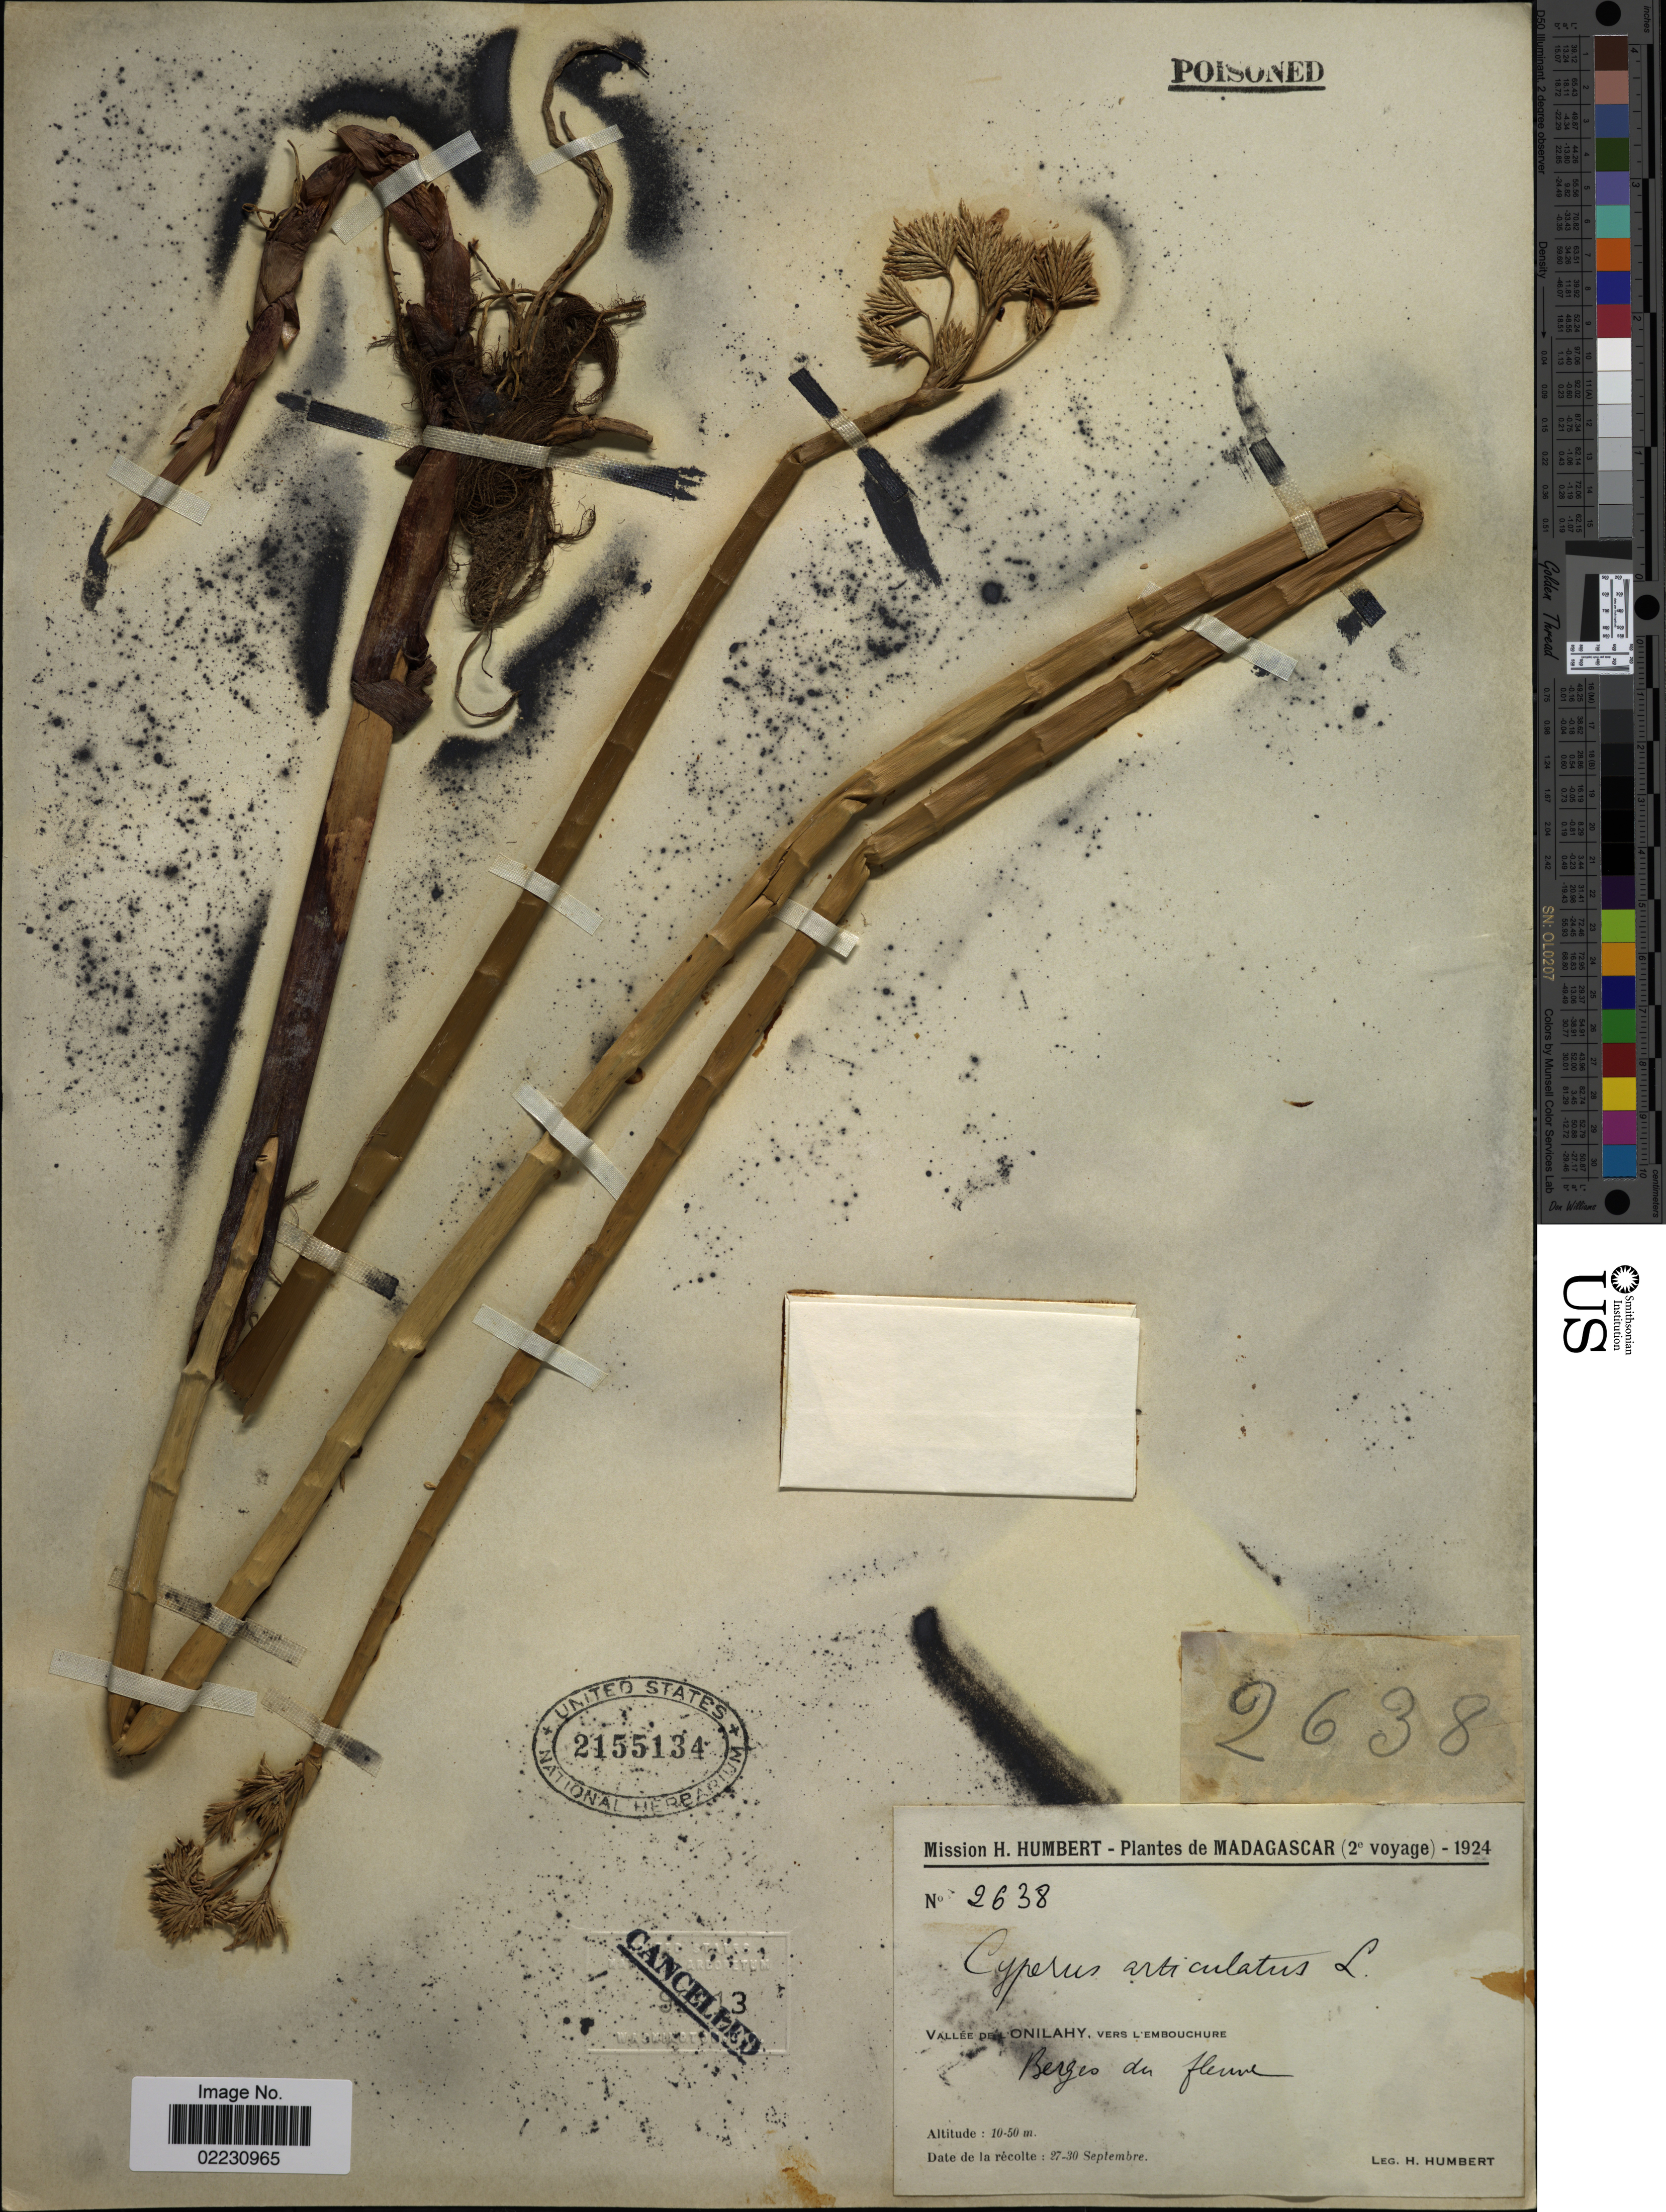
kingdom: Plantae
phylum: Tracheophyta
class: Liliopsida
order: Poales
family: Cyperaceae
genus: Cyperus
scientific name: Cyperus articulatus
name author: L.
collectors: H. Humbert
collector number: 2638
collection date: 1924-09-27/1924-09-30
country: Madagascar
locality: Madagascar, Vallee de Onilahy, vers L'embouchure. Berges du fleuve.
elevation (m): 10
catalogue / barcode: US 2155134